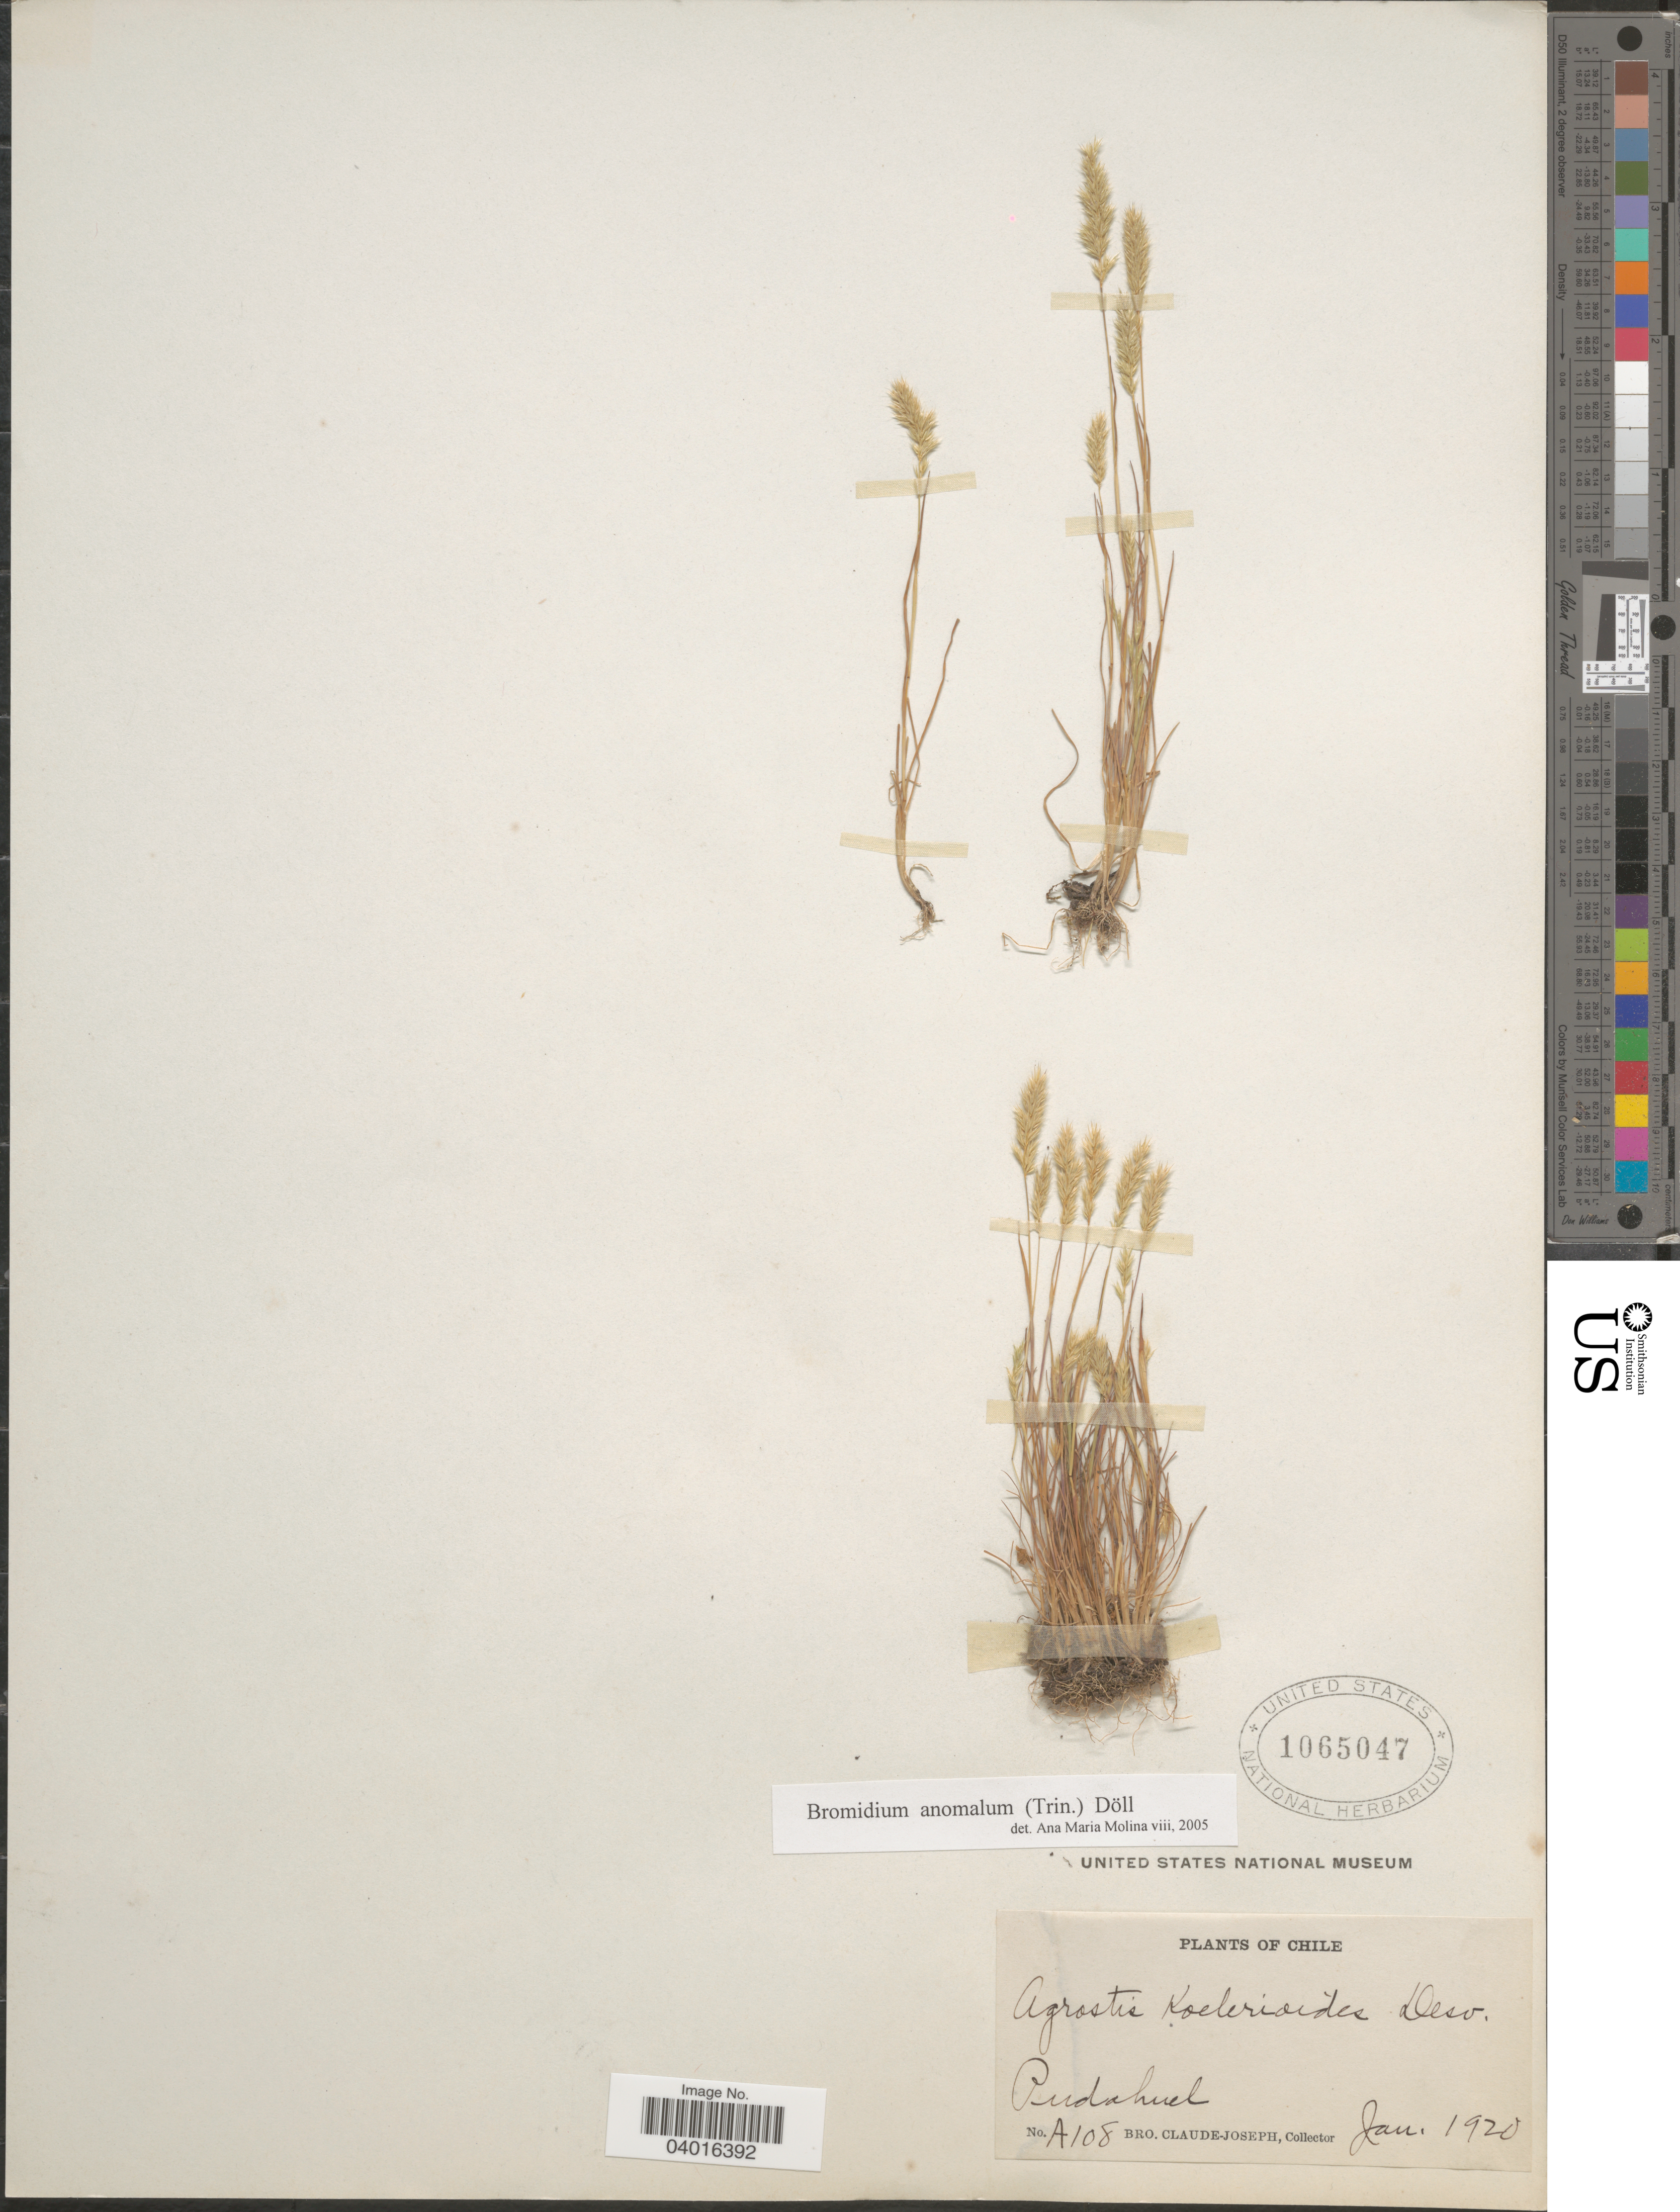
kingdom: Plantae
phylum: Tracheophyta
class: Liliopsida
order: Poales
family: Poaceae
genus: Bromidium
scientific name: Bromidium anomalum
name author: (Trin.) Döll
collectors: Bro. Claude-Joseph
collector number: A108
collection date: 1920-01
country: Chile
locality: Pudahuel.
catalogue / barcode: US 1065047